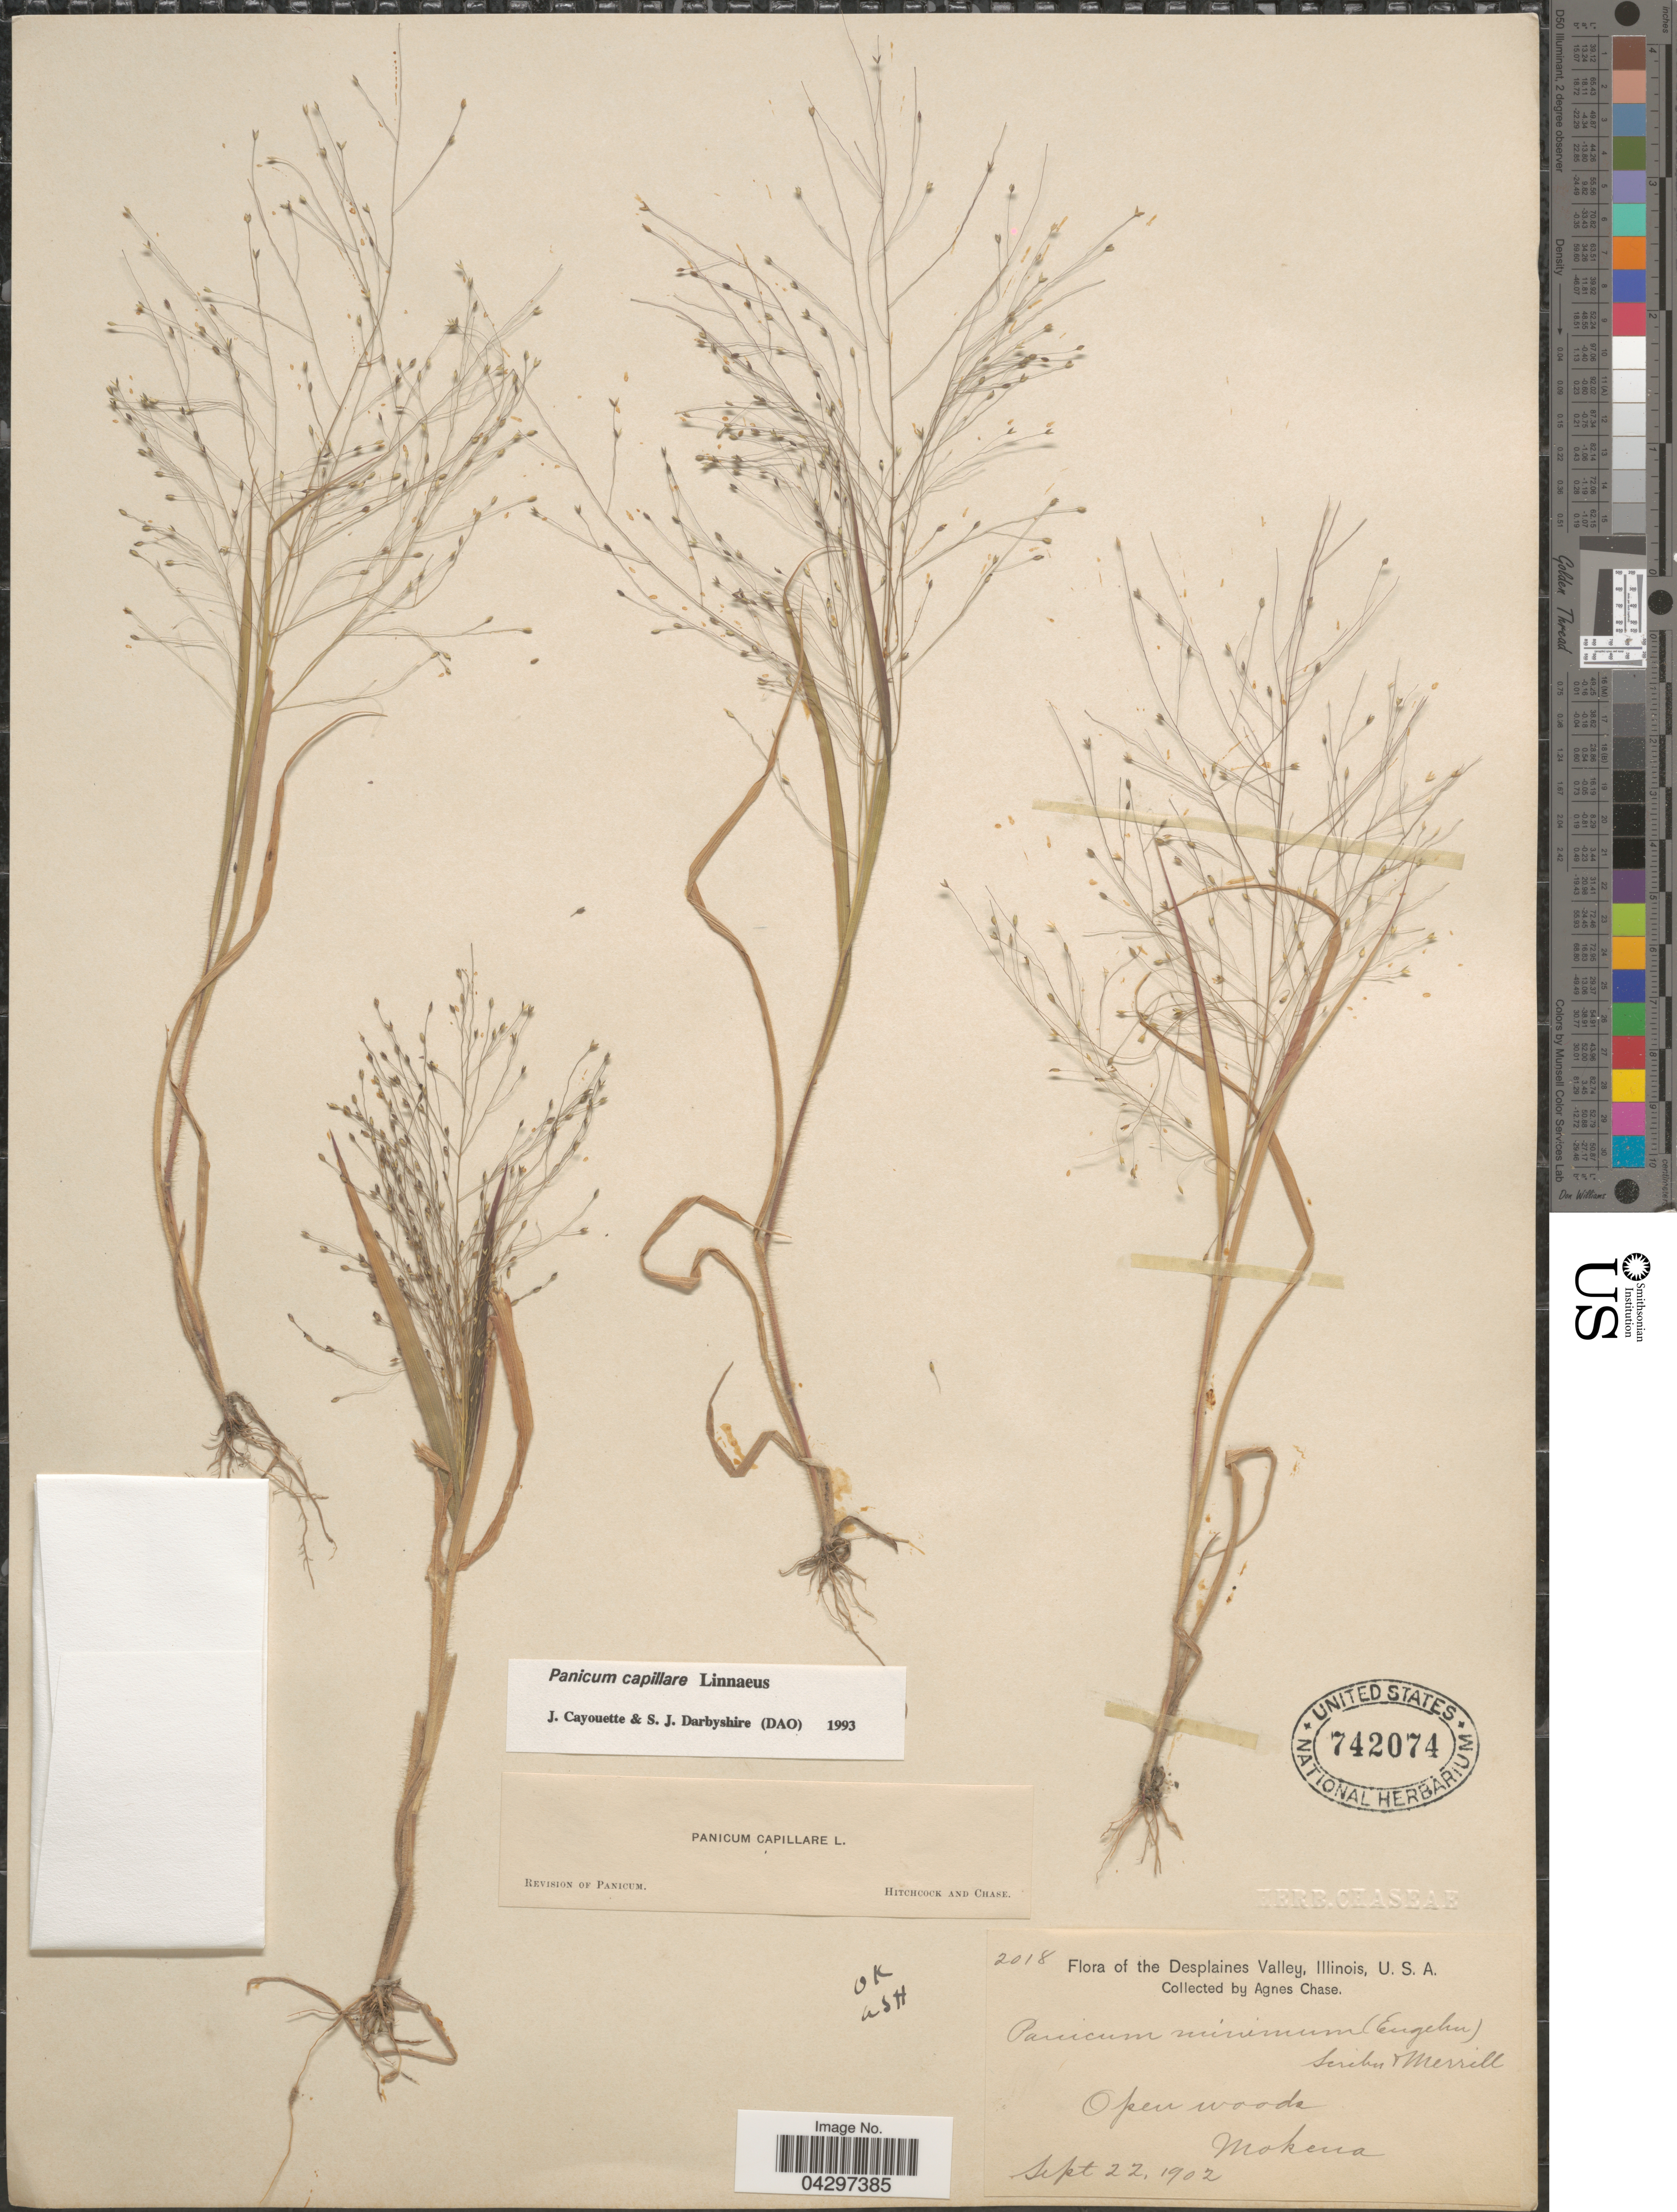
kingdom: Plantae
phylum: Tracheophyta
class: Liliopsida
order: Poales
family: Poaceae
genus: Panicum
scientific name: Panicum capillare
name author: L.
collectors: A. Chase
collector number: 2018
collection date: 1902-09-22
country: United States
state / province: Illinois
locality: The Desplaines Valley. Open woods Mokena.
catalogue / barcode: US 742074